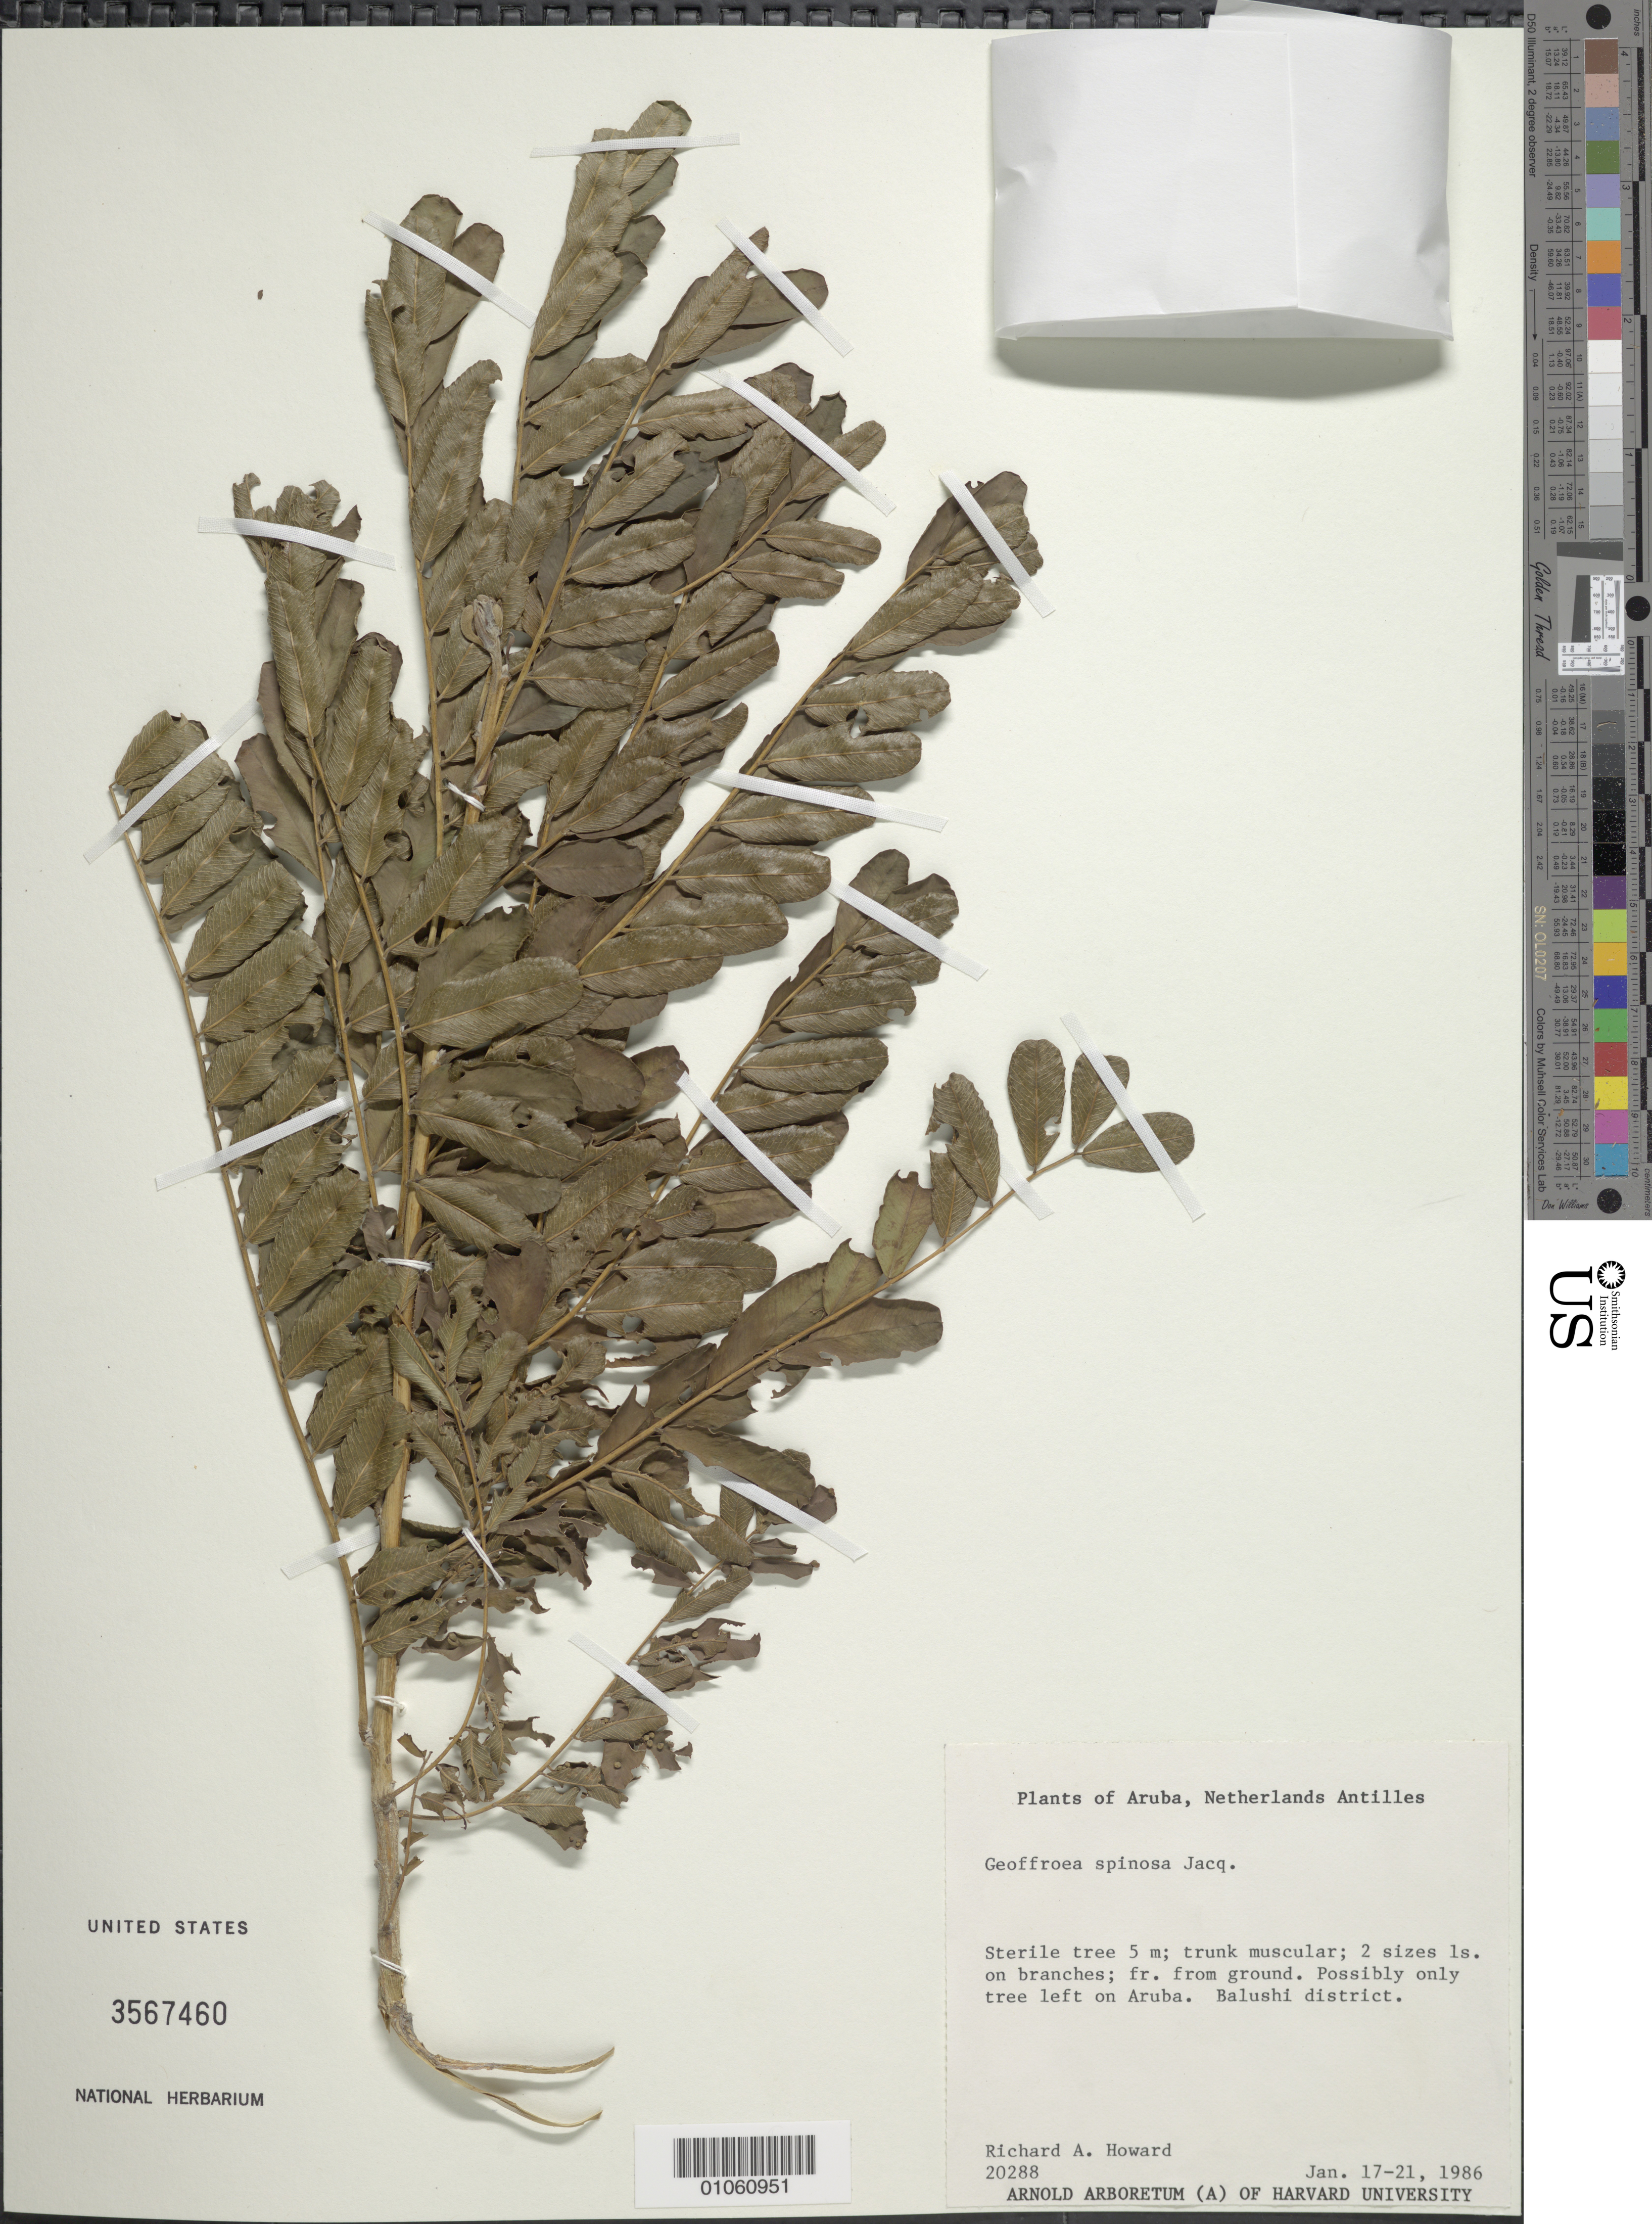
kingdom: Plantae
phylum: Tracheophyta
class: Magnoliopsida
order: Fabales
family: Fabaceae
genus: Geoffroea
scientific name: Geoffroea spinosa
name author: Jacq.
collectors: R. A. Howard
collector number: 20288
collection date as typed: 17 Jan 1986 to 21 Jan 1986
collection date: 1986-01-17/1986-01-21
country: Aruba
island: Aruba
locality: Balushi district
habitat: Possible only tree left on Aruba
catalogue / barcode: US 3567460